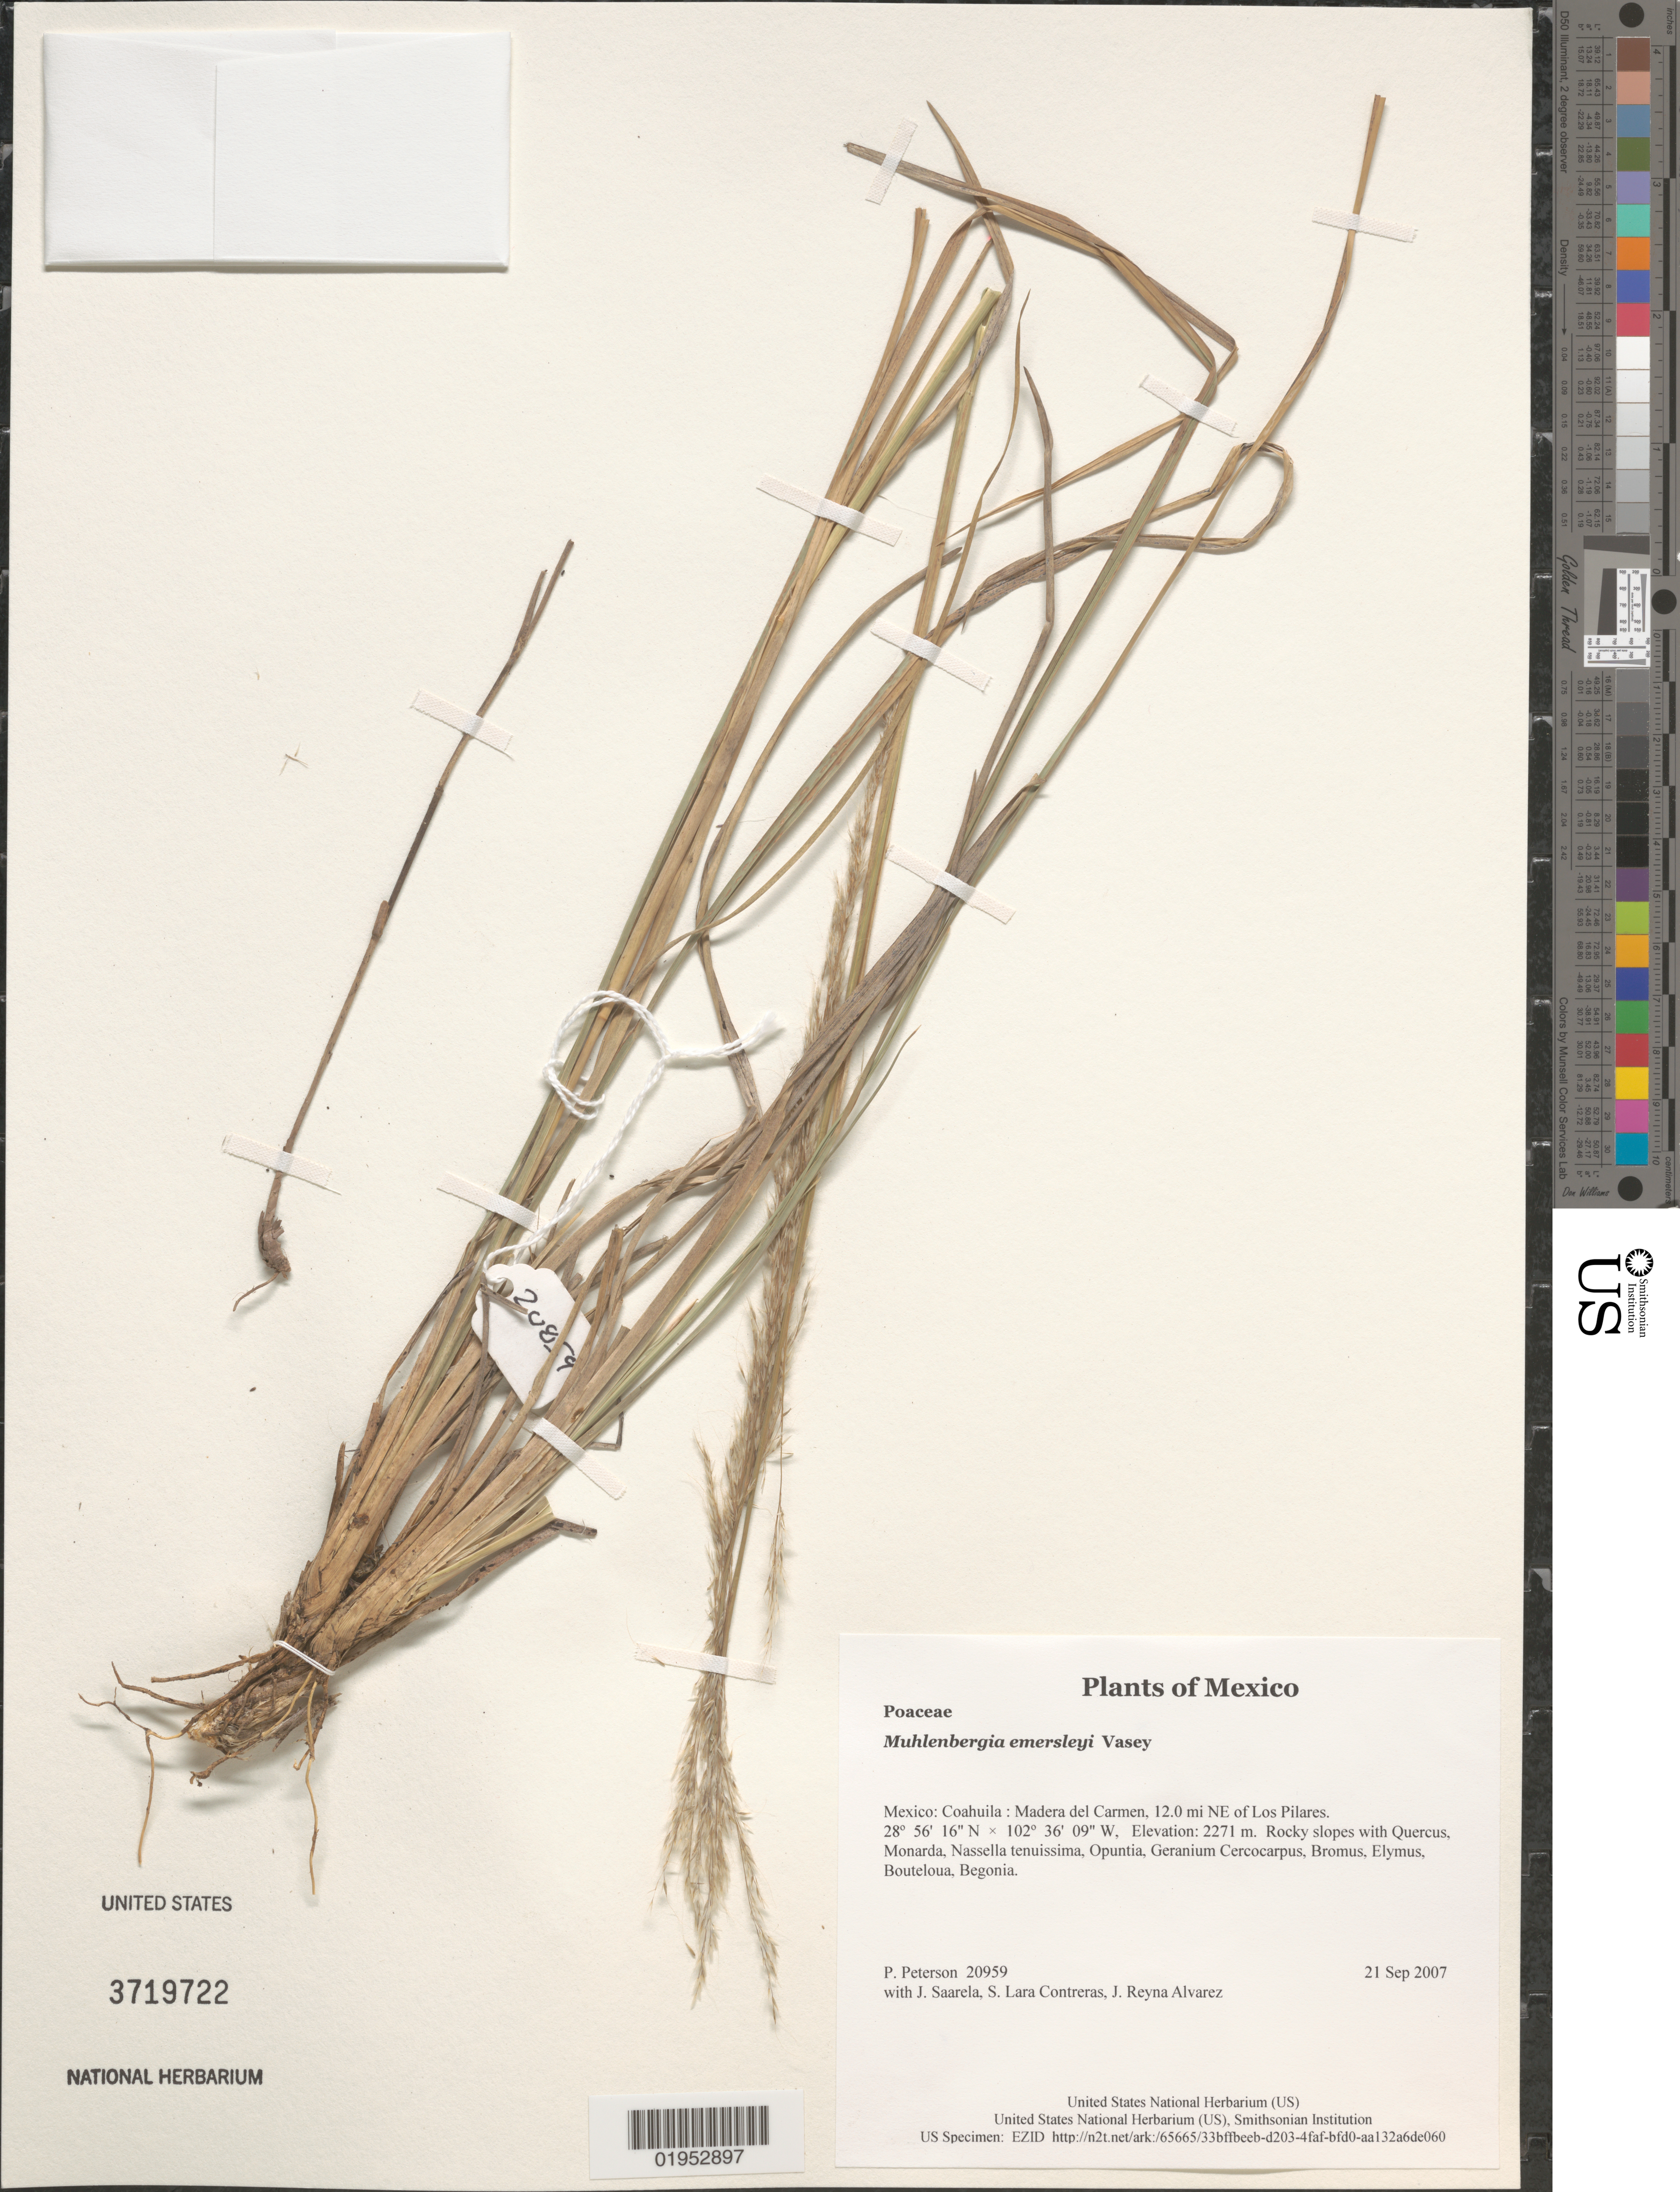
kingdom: Plantae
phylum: Tracheophyta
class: Liliopsida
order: Poales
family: Poaceae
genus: Muhlenbergia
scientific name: Muhlenbergia emersleyi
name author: Vasey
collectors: P. M. Peterson, J. Saarela, S. Lara Contreras & J. Reyna Alvarez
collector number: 20959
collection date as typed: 21 Sep 2007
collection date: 2007-09-21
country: Mexico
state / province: Coahuila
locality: Madera del Carmen, 12.0 mi NE of Los Pilares.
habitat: Rocky slopes with Quercus, Monarda, Nassella tenuissima, Opuntia, Geranium Cercocarpus, Bromus, Elymus, Bouteloua, Begonia.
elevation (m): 2271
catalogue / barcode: US 3719722